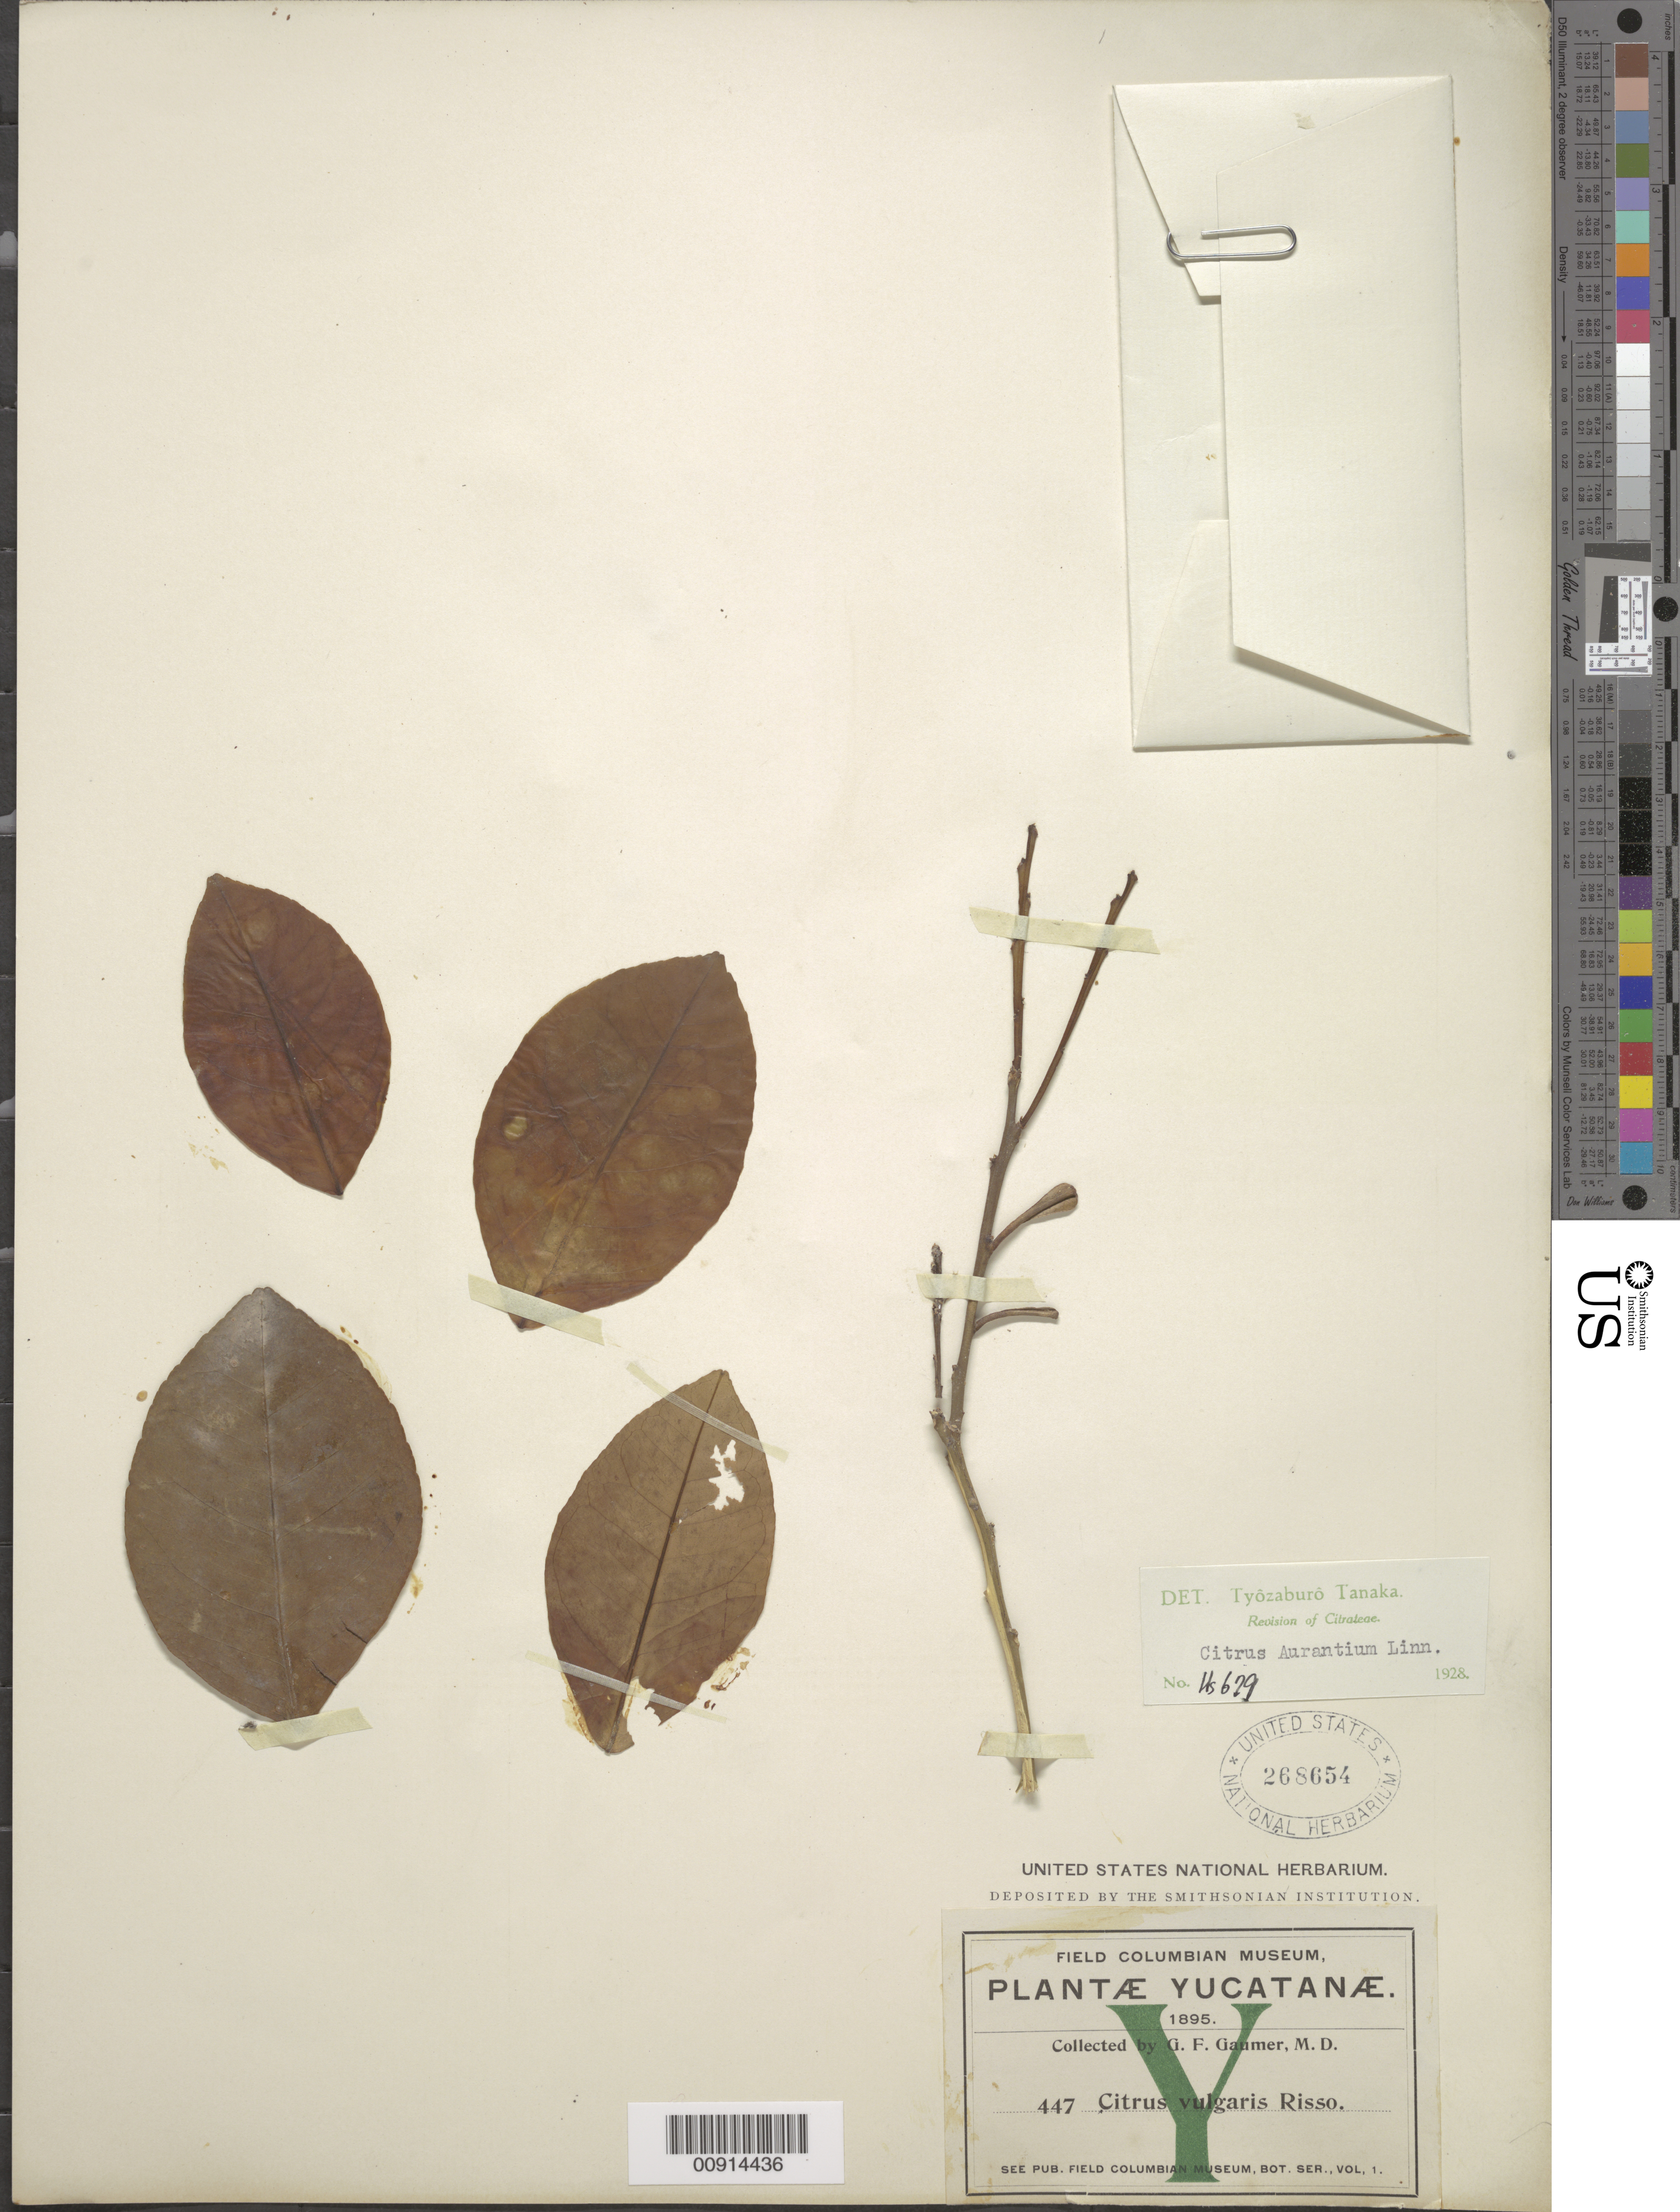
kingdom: Plantae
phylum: Tracheophyta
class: Magnoliopsida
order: Sapindales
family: Rutaceae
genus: Citrus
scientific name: Citrus x aurantium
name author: L.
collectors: G. F. Gaumer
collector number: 447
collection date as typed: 1895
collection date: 1895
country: Mexico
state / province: Yucatán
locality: Yucatán.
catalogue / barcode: US 268654